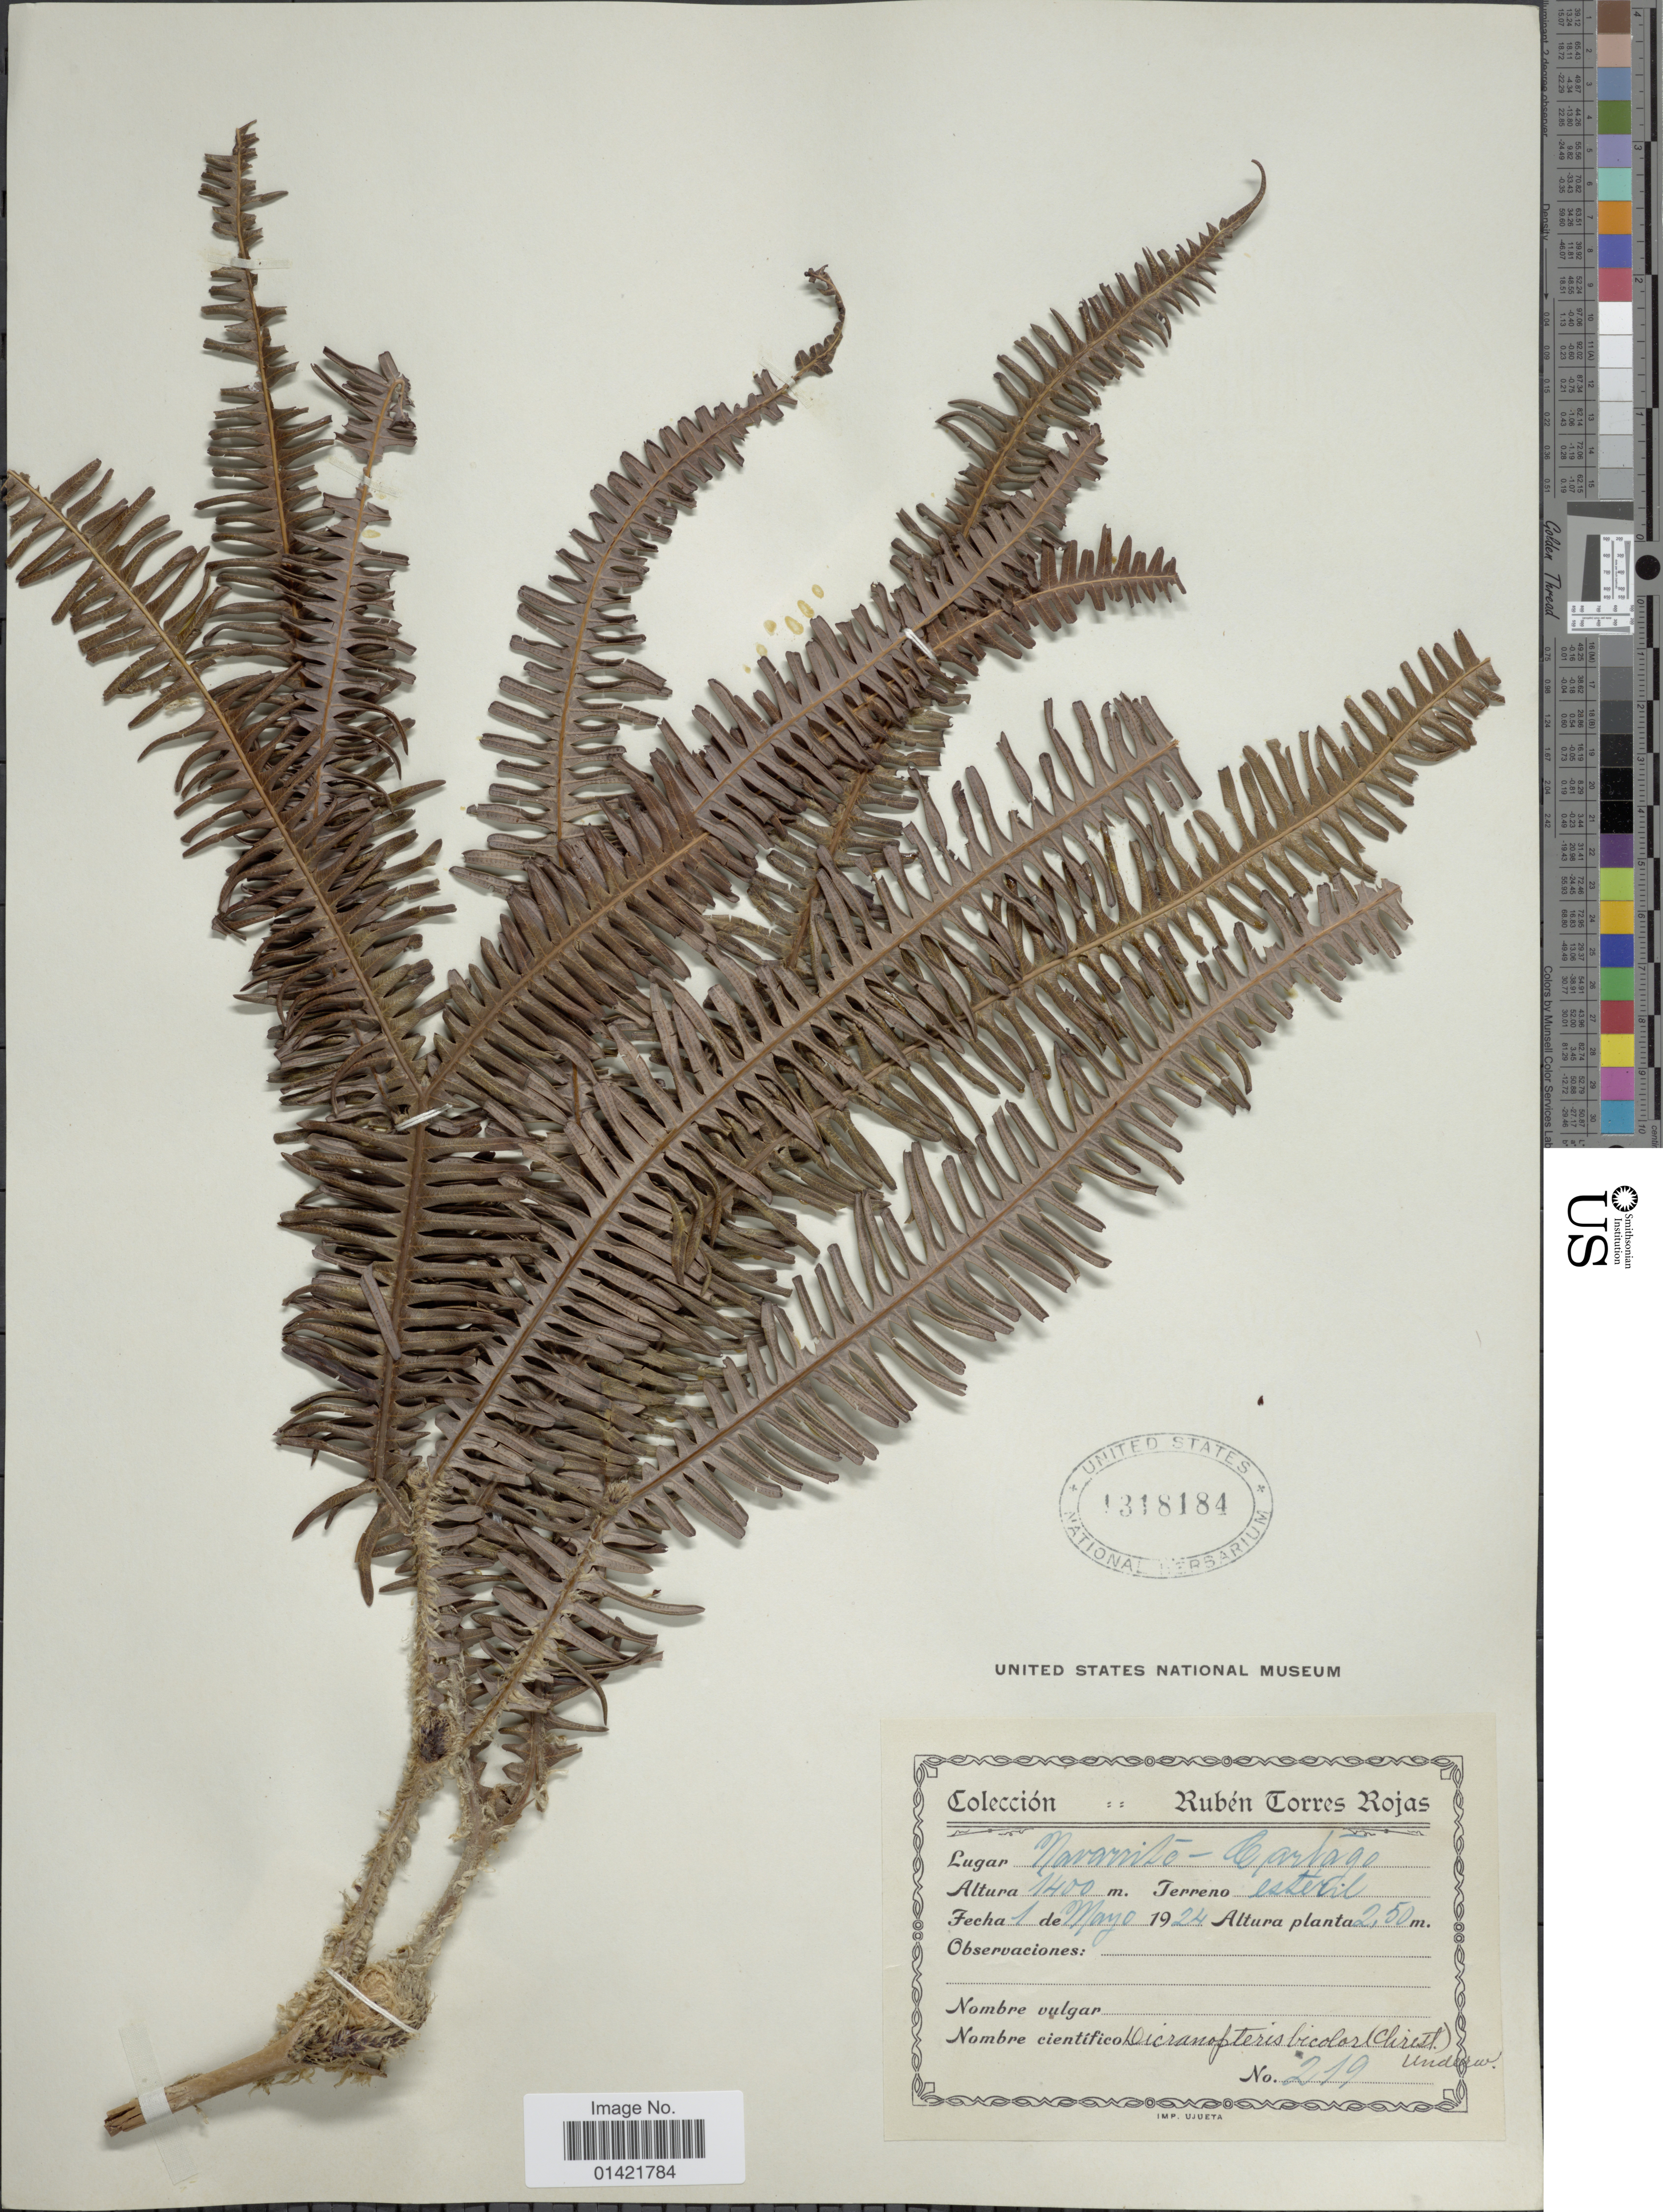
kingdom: Plantae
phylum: Tracheophyta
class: Polypodiopsida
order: Gleicheniales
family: Gleicheniaceae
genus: Sticherus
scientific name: Sticherus pallescens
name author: (Mett.) Vareschi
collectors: R. Torres Rojas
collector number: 219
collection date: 1924-05-01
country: Costa Rica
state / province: Cartago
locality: Lugar Navarrito-Cartago.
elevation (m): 250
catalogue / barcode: US 1318184